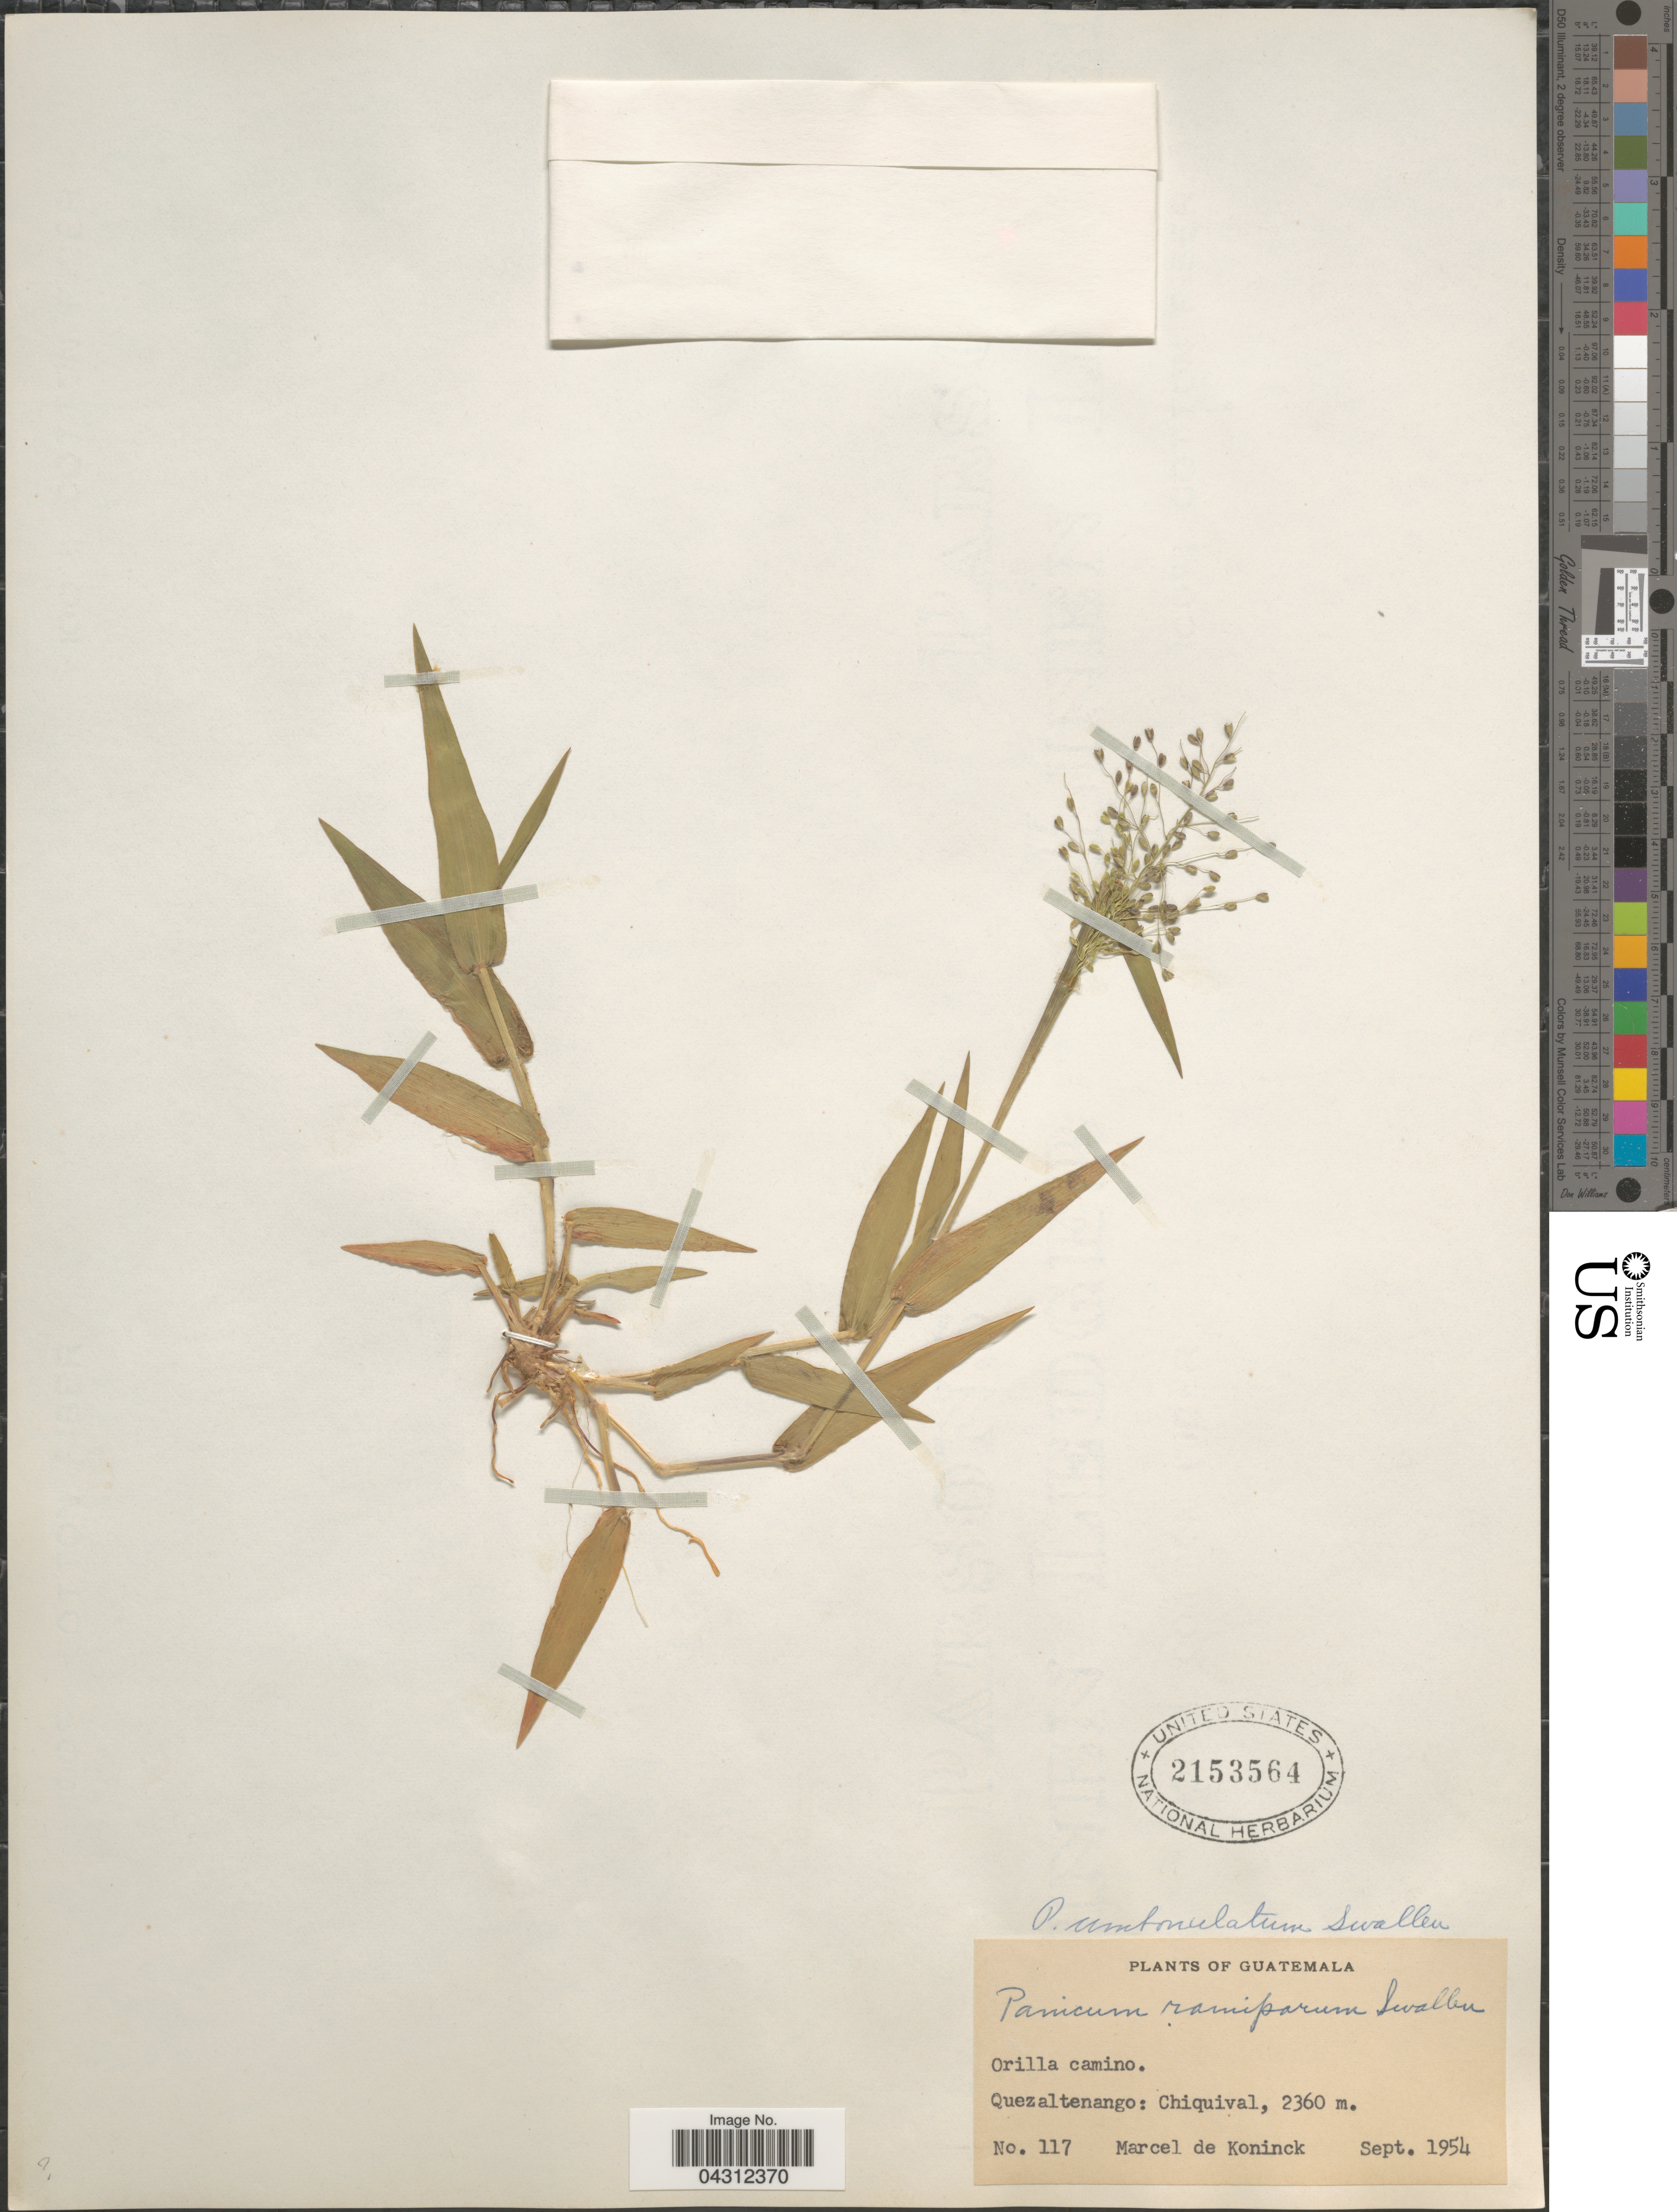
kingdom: Plantae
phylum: Tracheophyta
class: Liliopsida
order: Poales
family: Poaceae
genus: Dichanthelium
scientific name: Dichanthelium umbonulatum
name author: (Swallen) Davidse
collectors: M. Koninck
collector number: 117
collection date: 1954-09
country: Guatemala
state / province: Quetzaltenango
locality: Chiquival.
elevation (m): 2360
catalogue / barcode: US 2153564